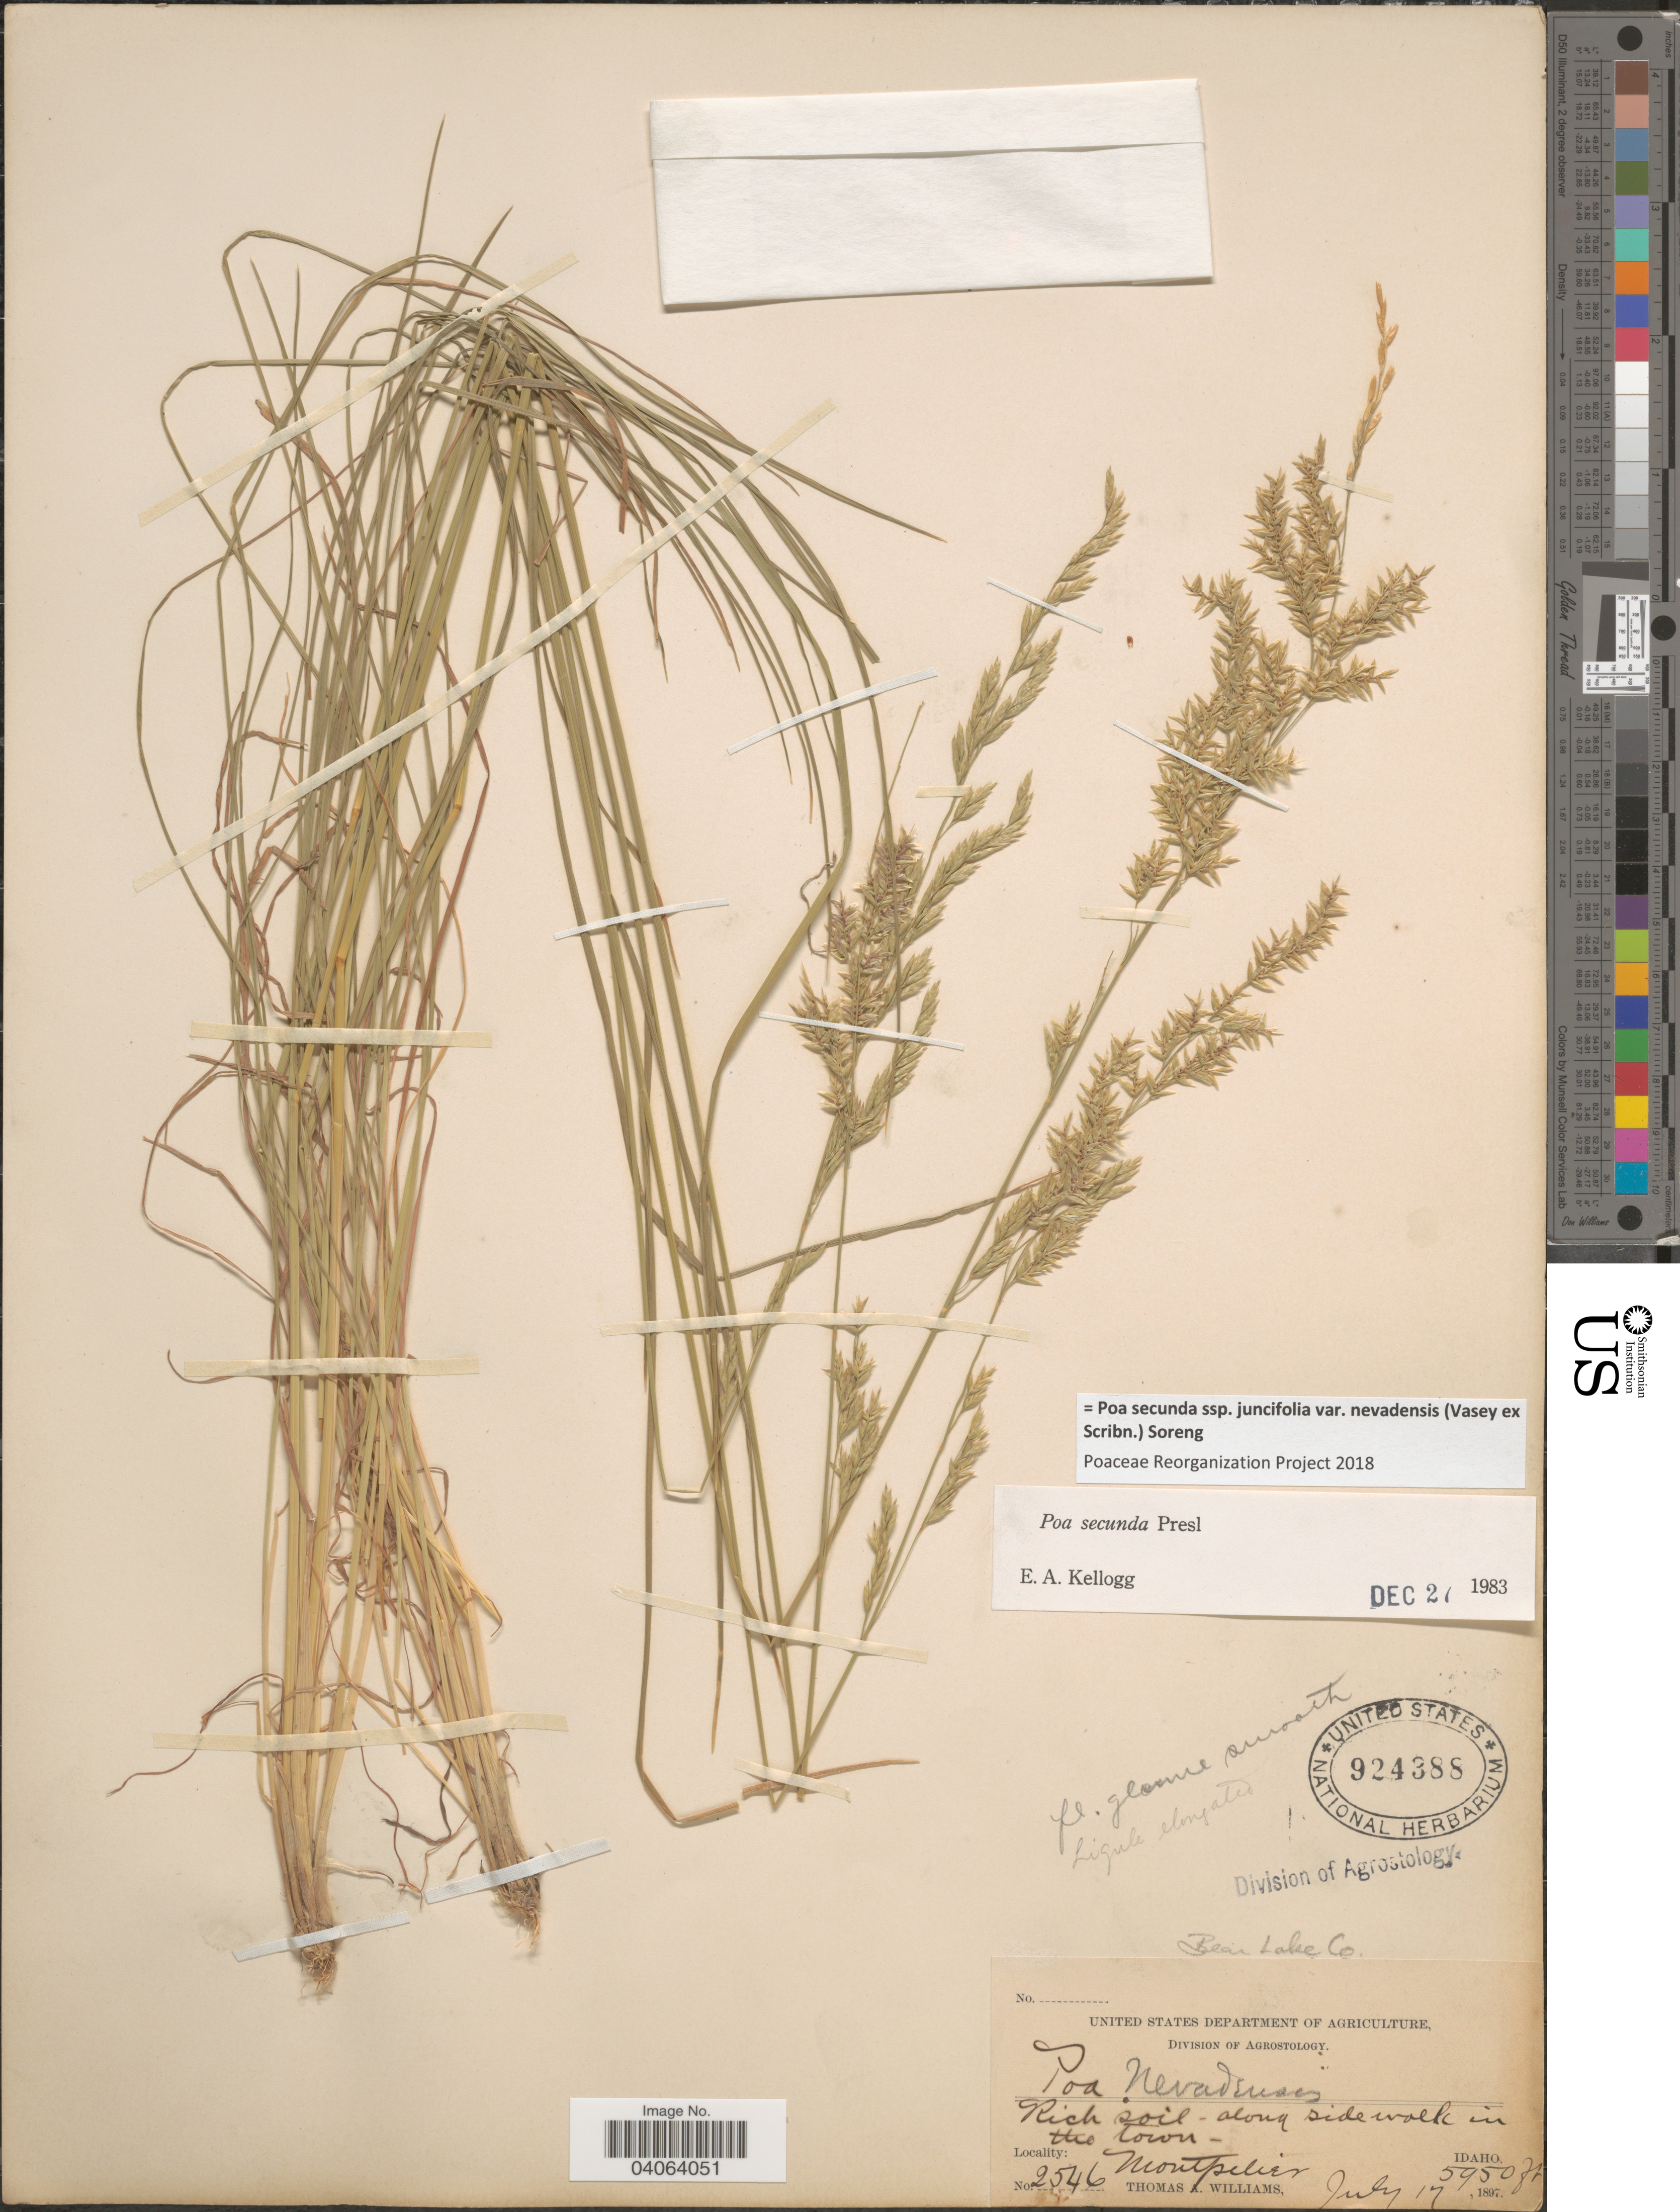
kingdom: Plantae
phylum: Tracheophyta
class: Liliopsida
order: Poales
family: Poaceae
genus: Poa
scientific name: Poa secunda subsp. juncifolia var. nevadensis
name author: (Vasey ex Scribn.) Soreng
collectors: T. A. Williams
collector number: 2546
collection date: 1897-07-17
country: United States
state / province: Idaho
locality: Montpelier. Bear Lake Co.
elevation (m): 1814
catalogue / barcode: US 924388